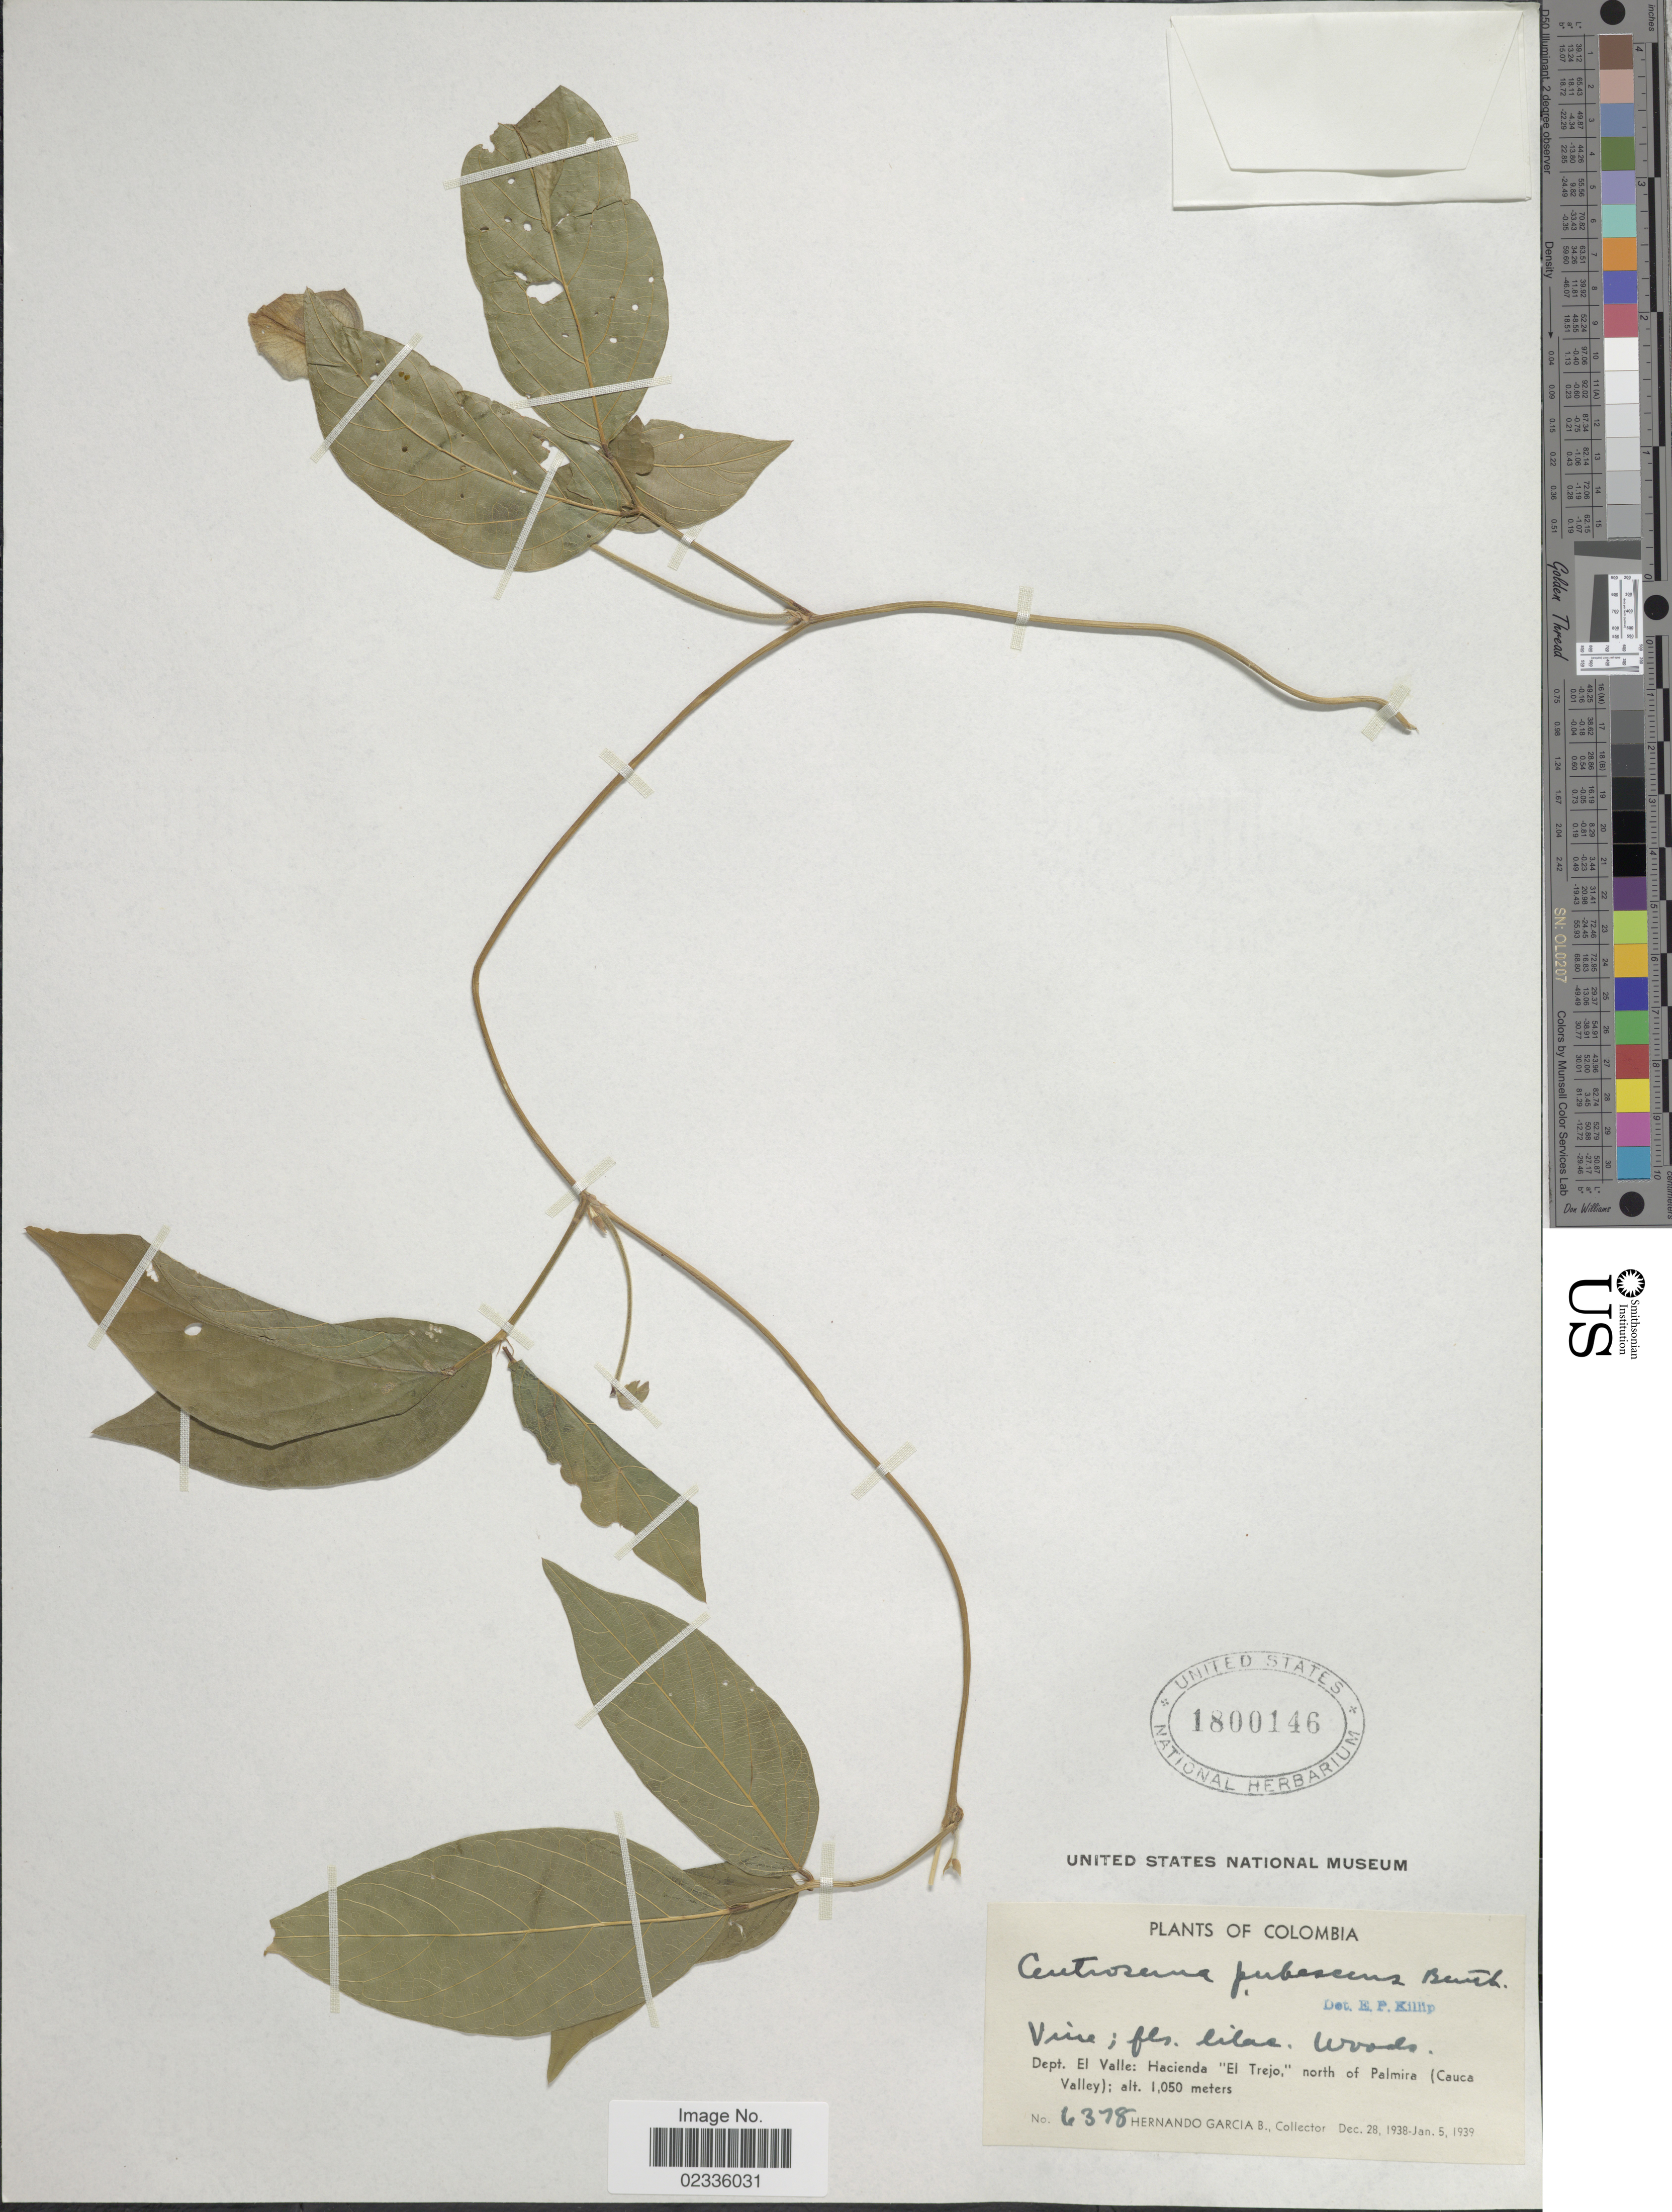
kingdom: Plantae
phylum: Tracheophyta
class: Magnoliopsida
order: Fabales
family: Fabaceae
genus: Centrosema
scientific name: Centrosema pubescens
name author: Benth.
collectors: H. García Barriga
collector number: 6378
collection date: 1938-12-28/1939-01-05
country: Colombia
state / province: Valle del Cauca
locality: Dept. El Valle: Hacienda "El Trejo", north of Palmira (Cauca Valley)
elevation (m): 1050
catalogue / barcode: US 1800146